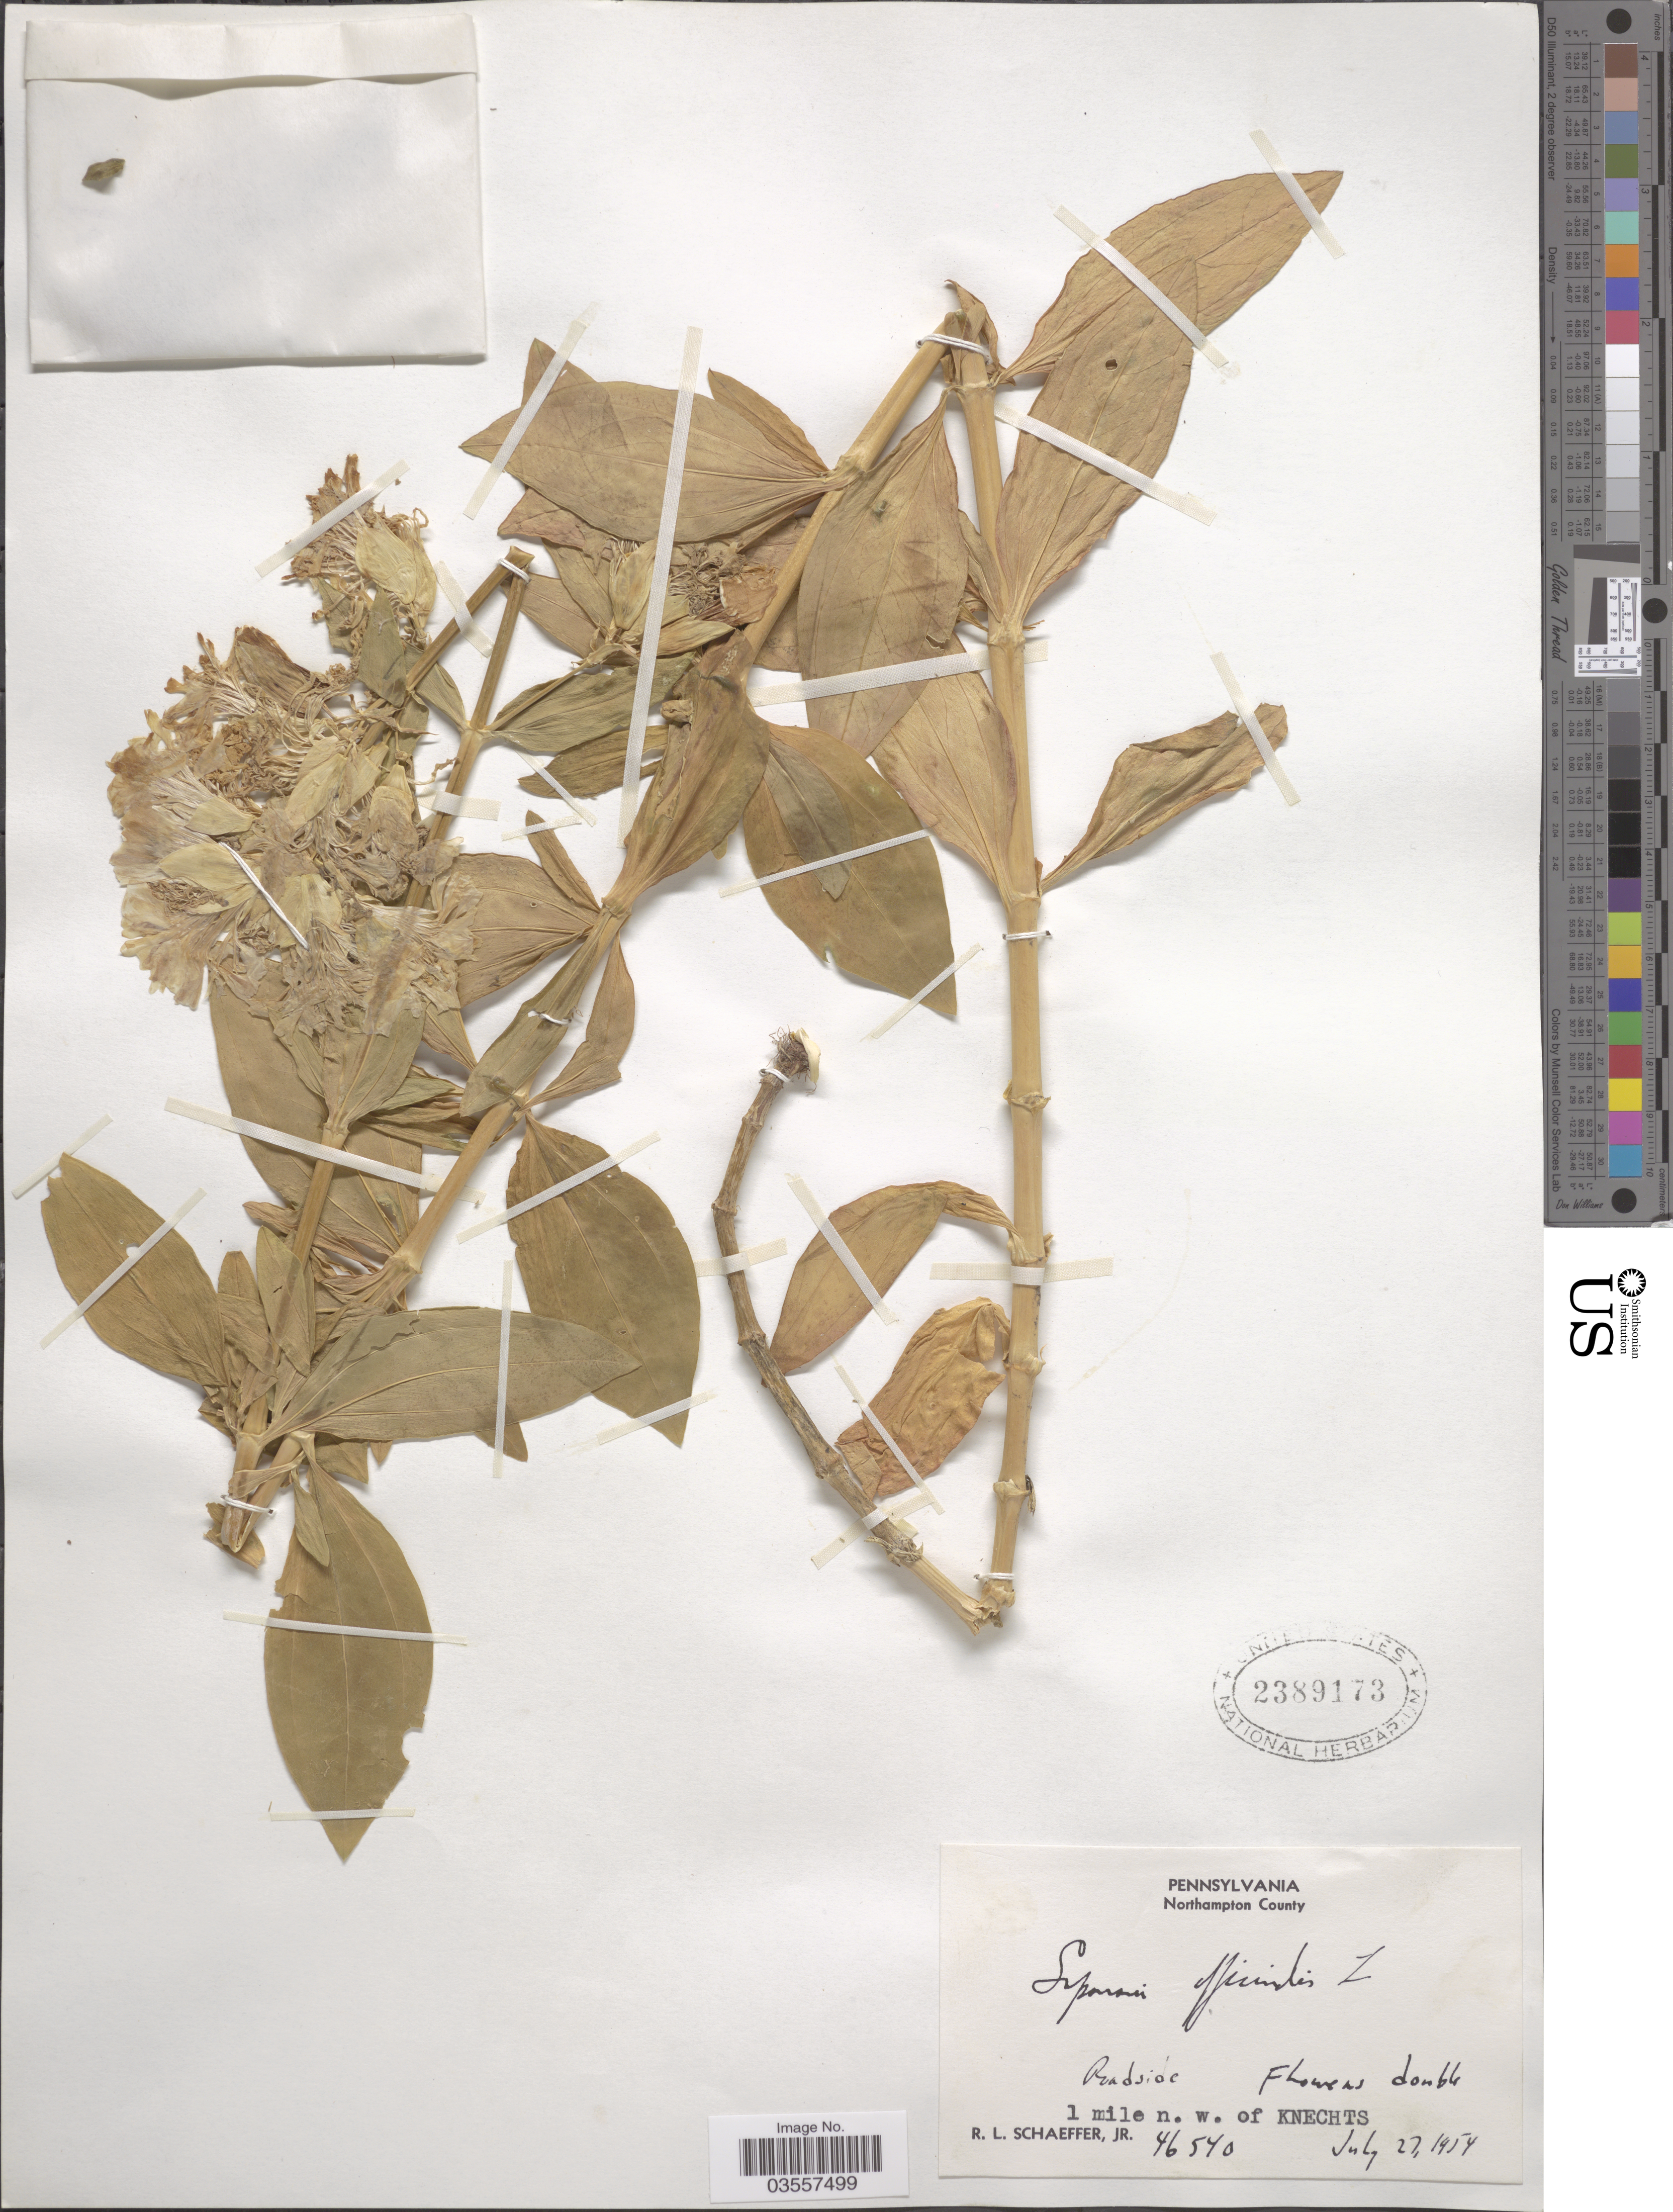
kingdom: Plantae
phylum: Tracheophyta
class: Magnoliopsida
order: Caryophyllales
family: Caryophyllaceae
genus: Saponaria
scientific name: Saponaria officinalis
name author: L.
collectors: R. L. Schaeffer Jr.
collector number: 46540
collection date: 1954-07-27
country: United States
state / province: Pennsylvania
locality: Northampton County. Roadside. 1 mile n. w. of Knechts.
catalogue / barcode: US 2389173